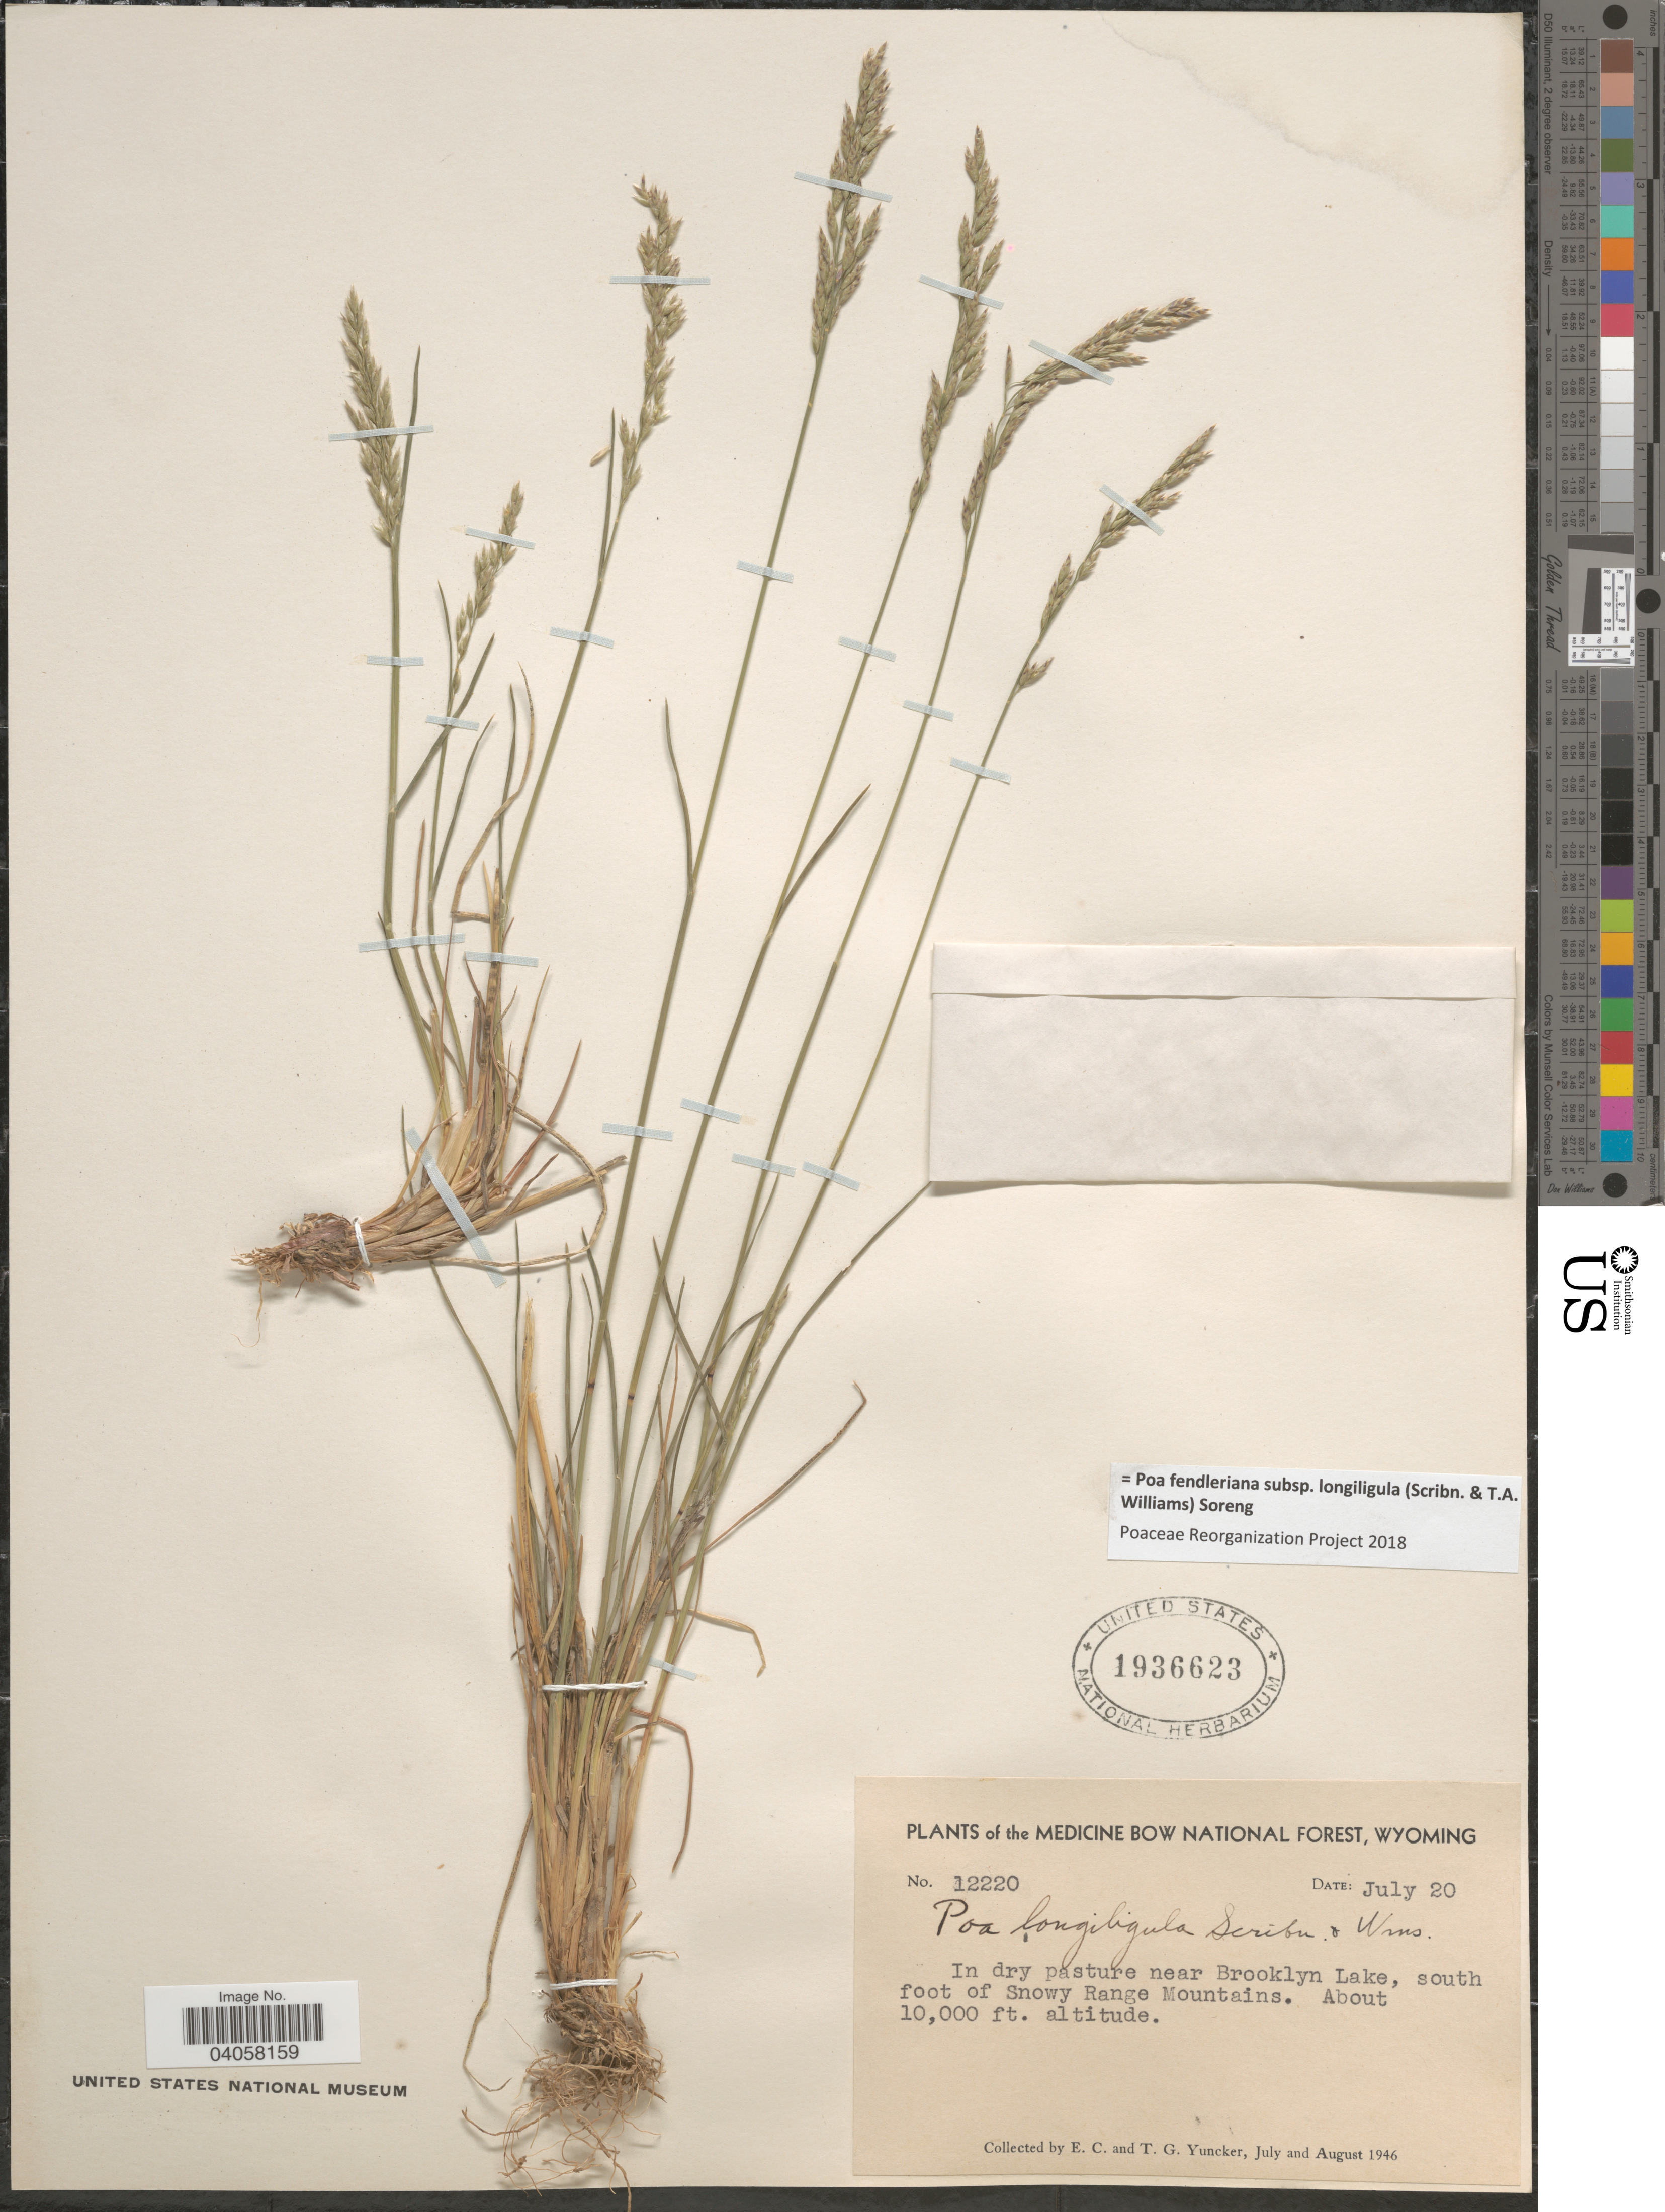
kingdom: Plantae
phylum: Tracheophyta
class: Liliopsida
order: Poales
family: Poaceae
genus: Poa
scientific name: Poa fendleriana subsp. longiligula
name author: (Scribn. & T.A. Williams) Soreng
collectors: E. C. Yuncker & T. G. Yuncker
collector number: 12220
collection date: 1946-07-20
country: United States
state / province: Wyoming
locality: The Medicine Bow National Forest. In dry pasture near Brooklyn Lake, south foot of Snowy Range Mountains.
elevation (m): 3048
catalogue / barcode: US 1936623